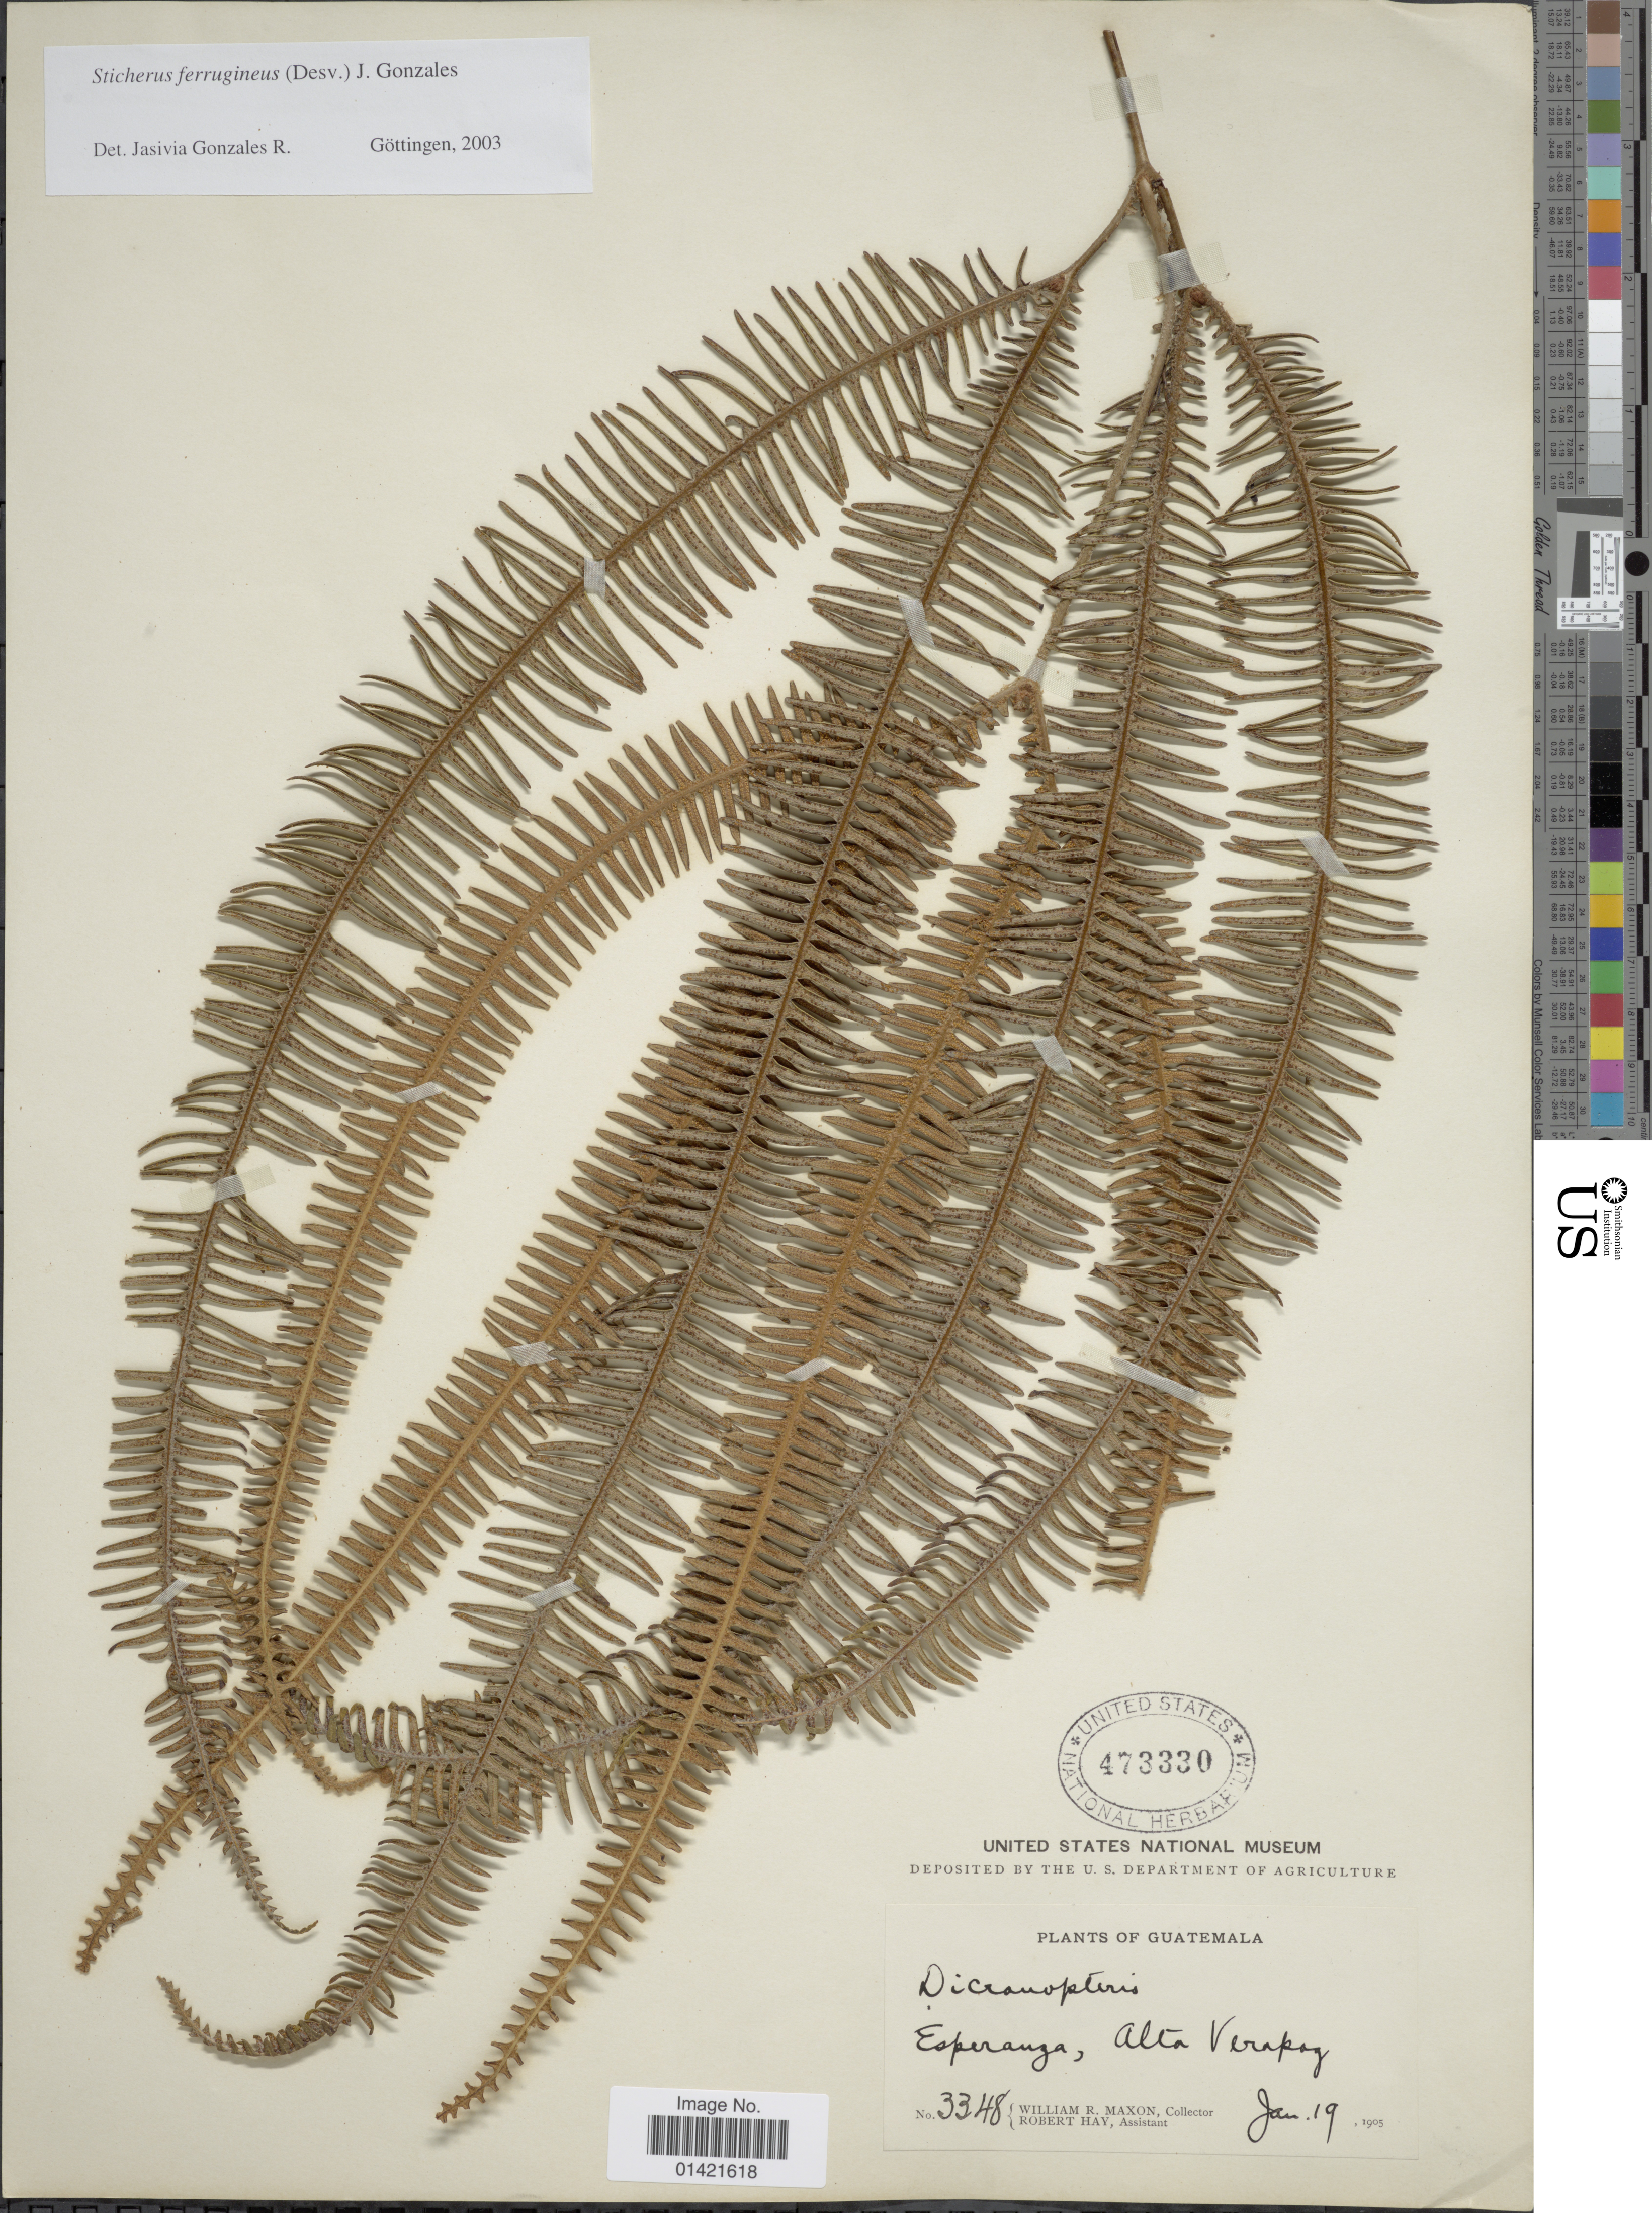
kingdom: Plantae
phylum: Tracheophyta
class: Polypodiopsida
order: Gleicheniales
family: Gleicheniaceae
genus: Sticherus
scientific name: Sticherus ferrugineus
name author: (Desv.) J. Gonzales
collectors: W. R. Maxon & R. H. Hay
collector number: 3348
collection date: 1905-01-19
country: Guatemala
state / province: Alta Verapaz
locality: Esperanza, Alta Verapaz.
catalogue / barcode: US 473330